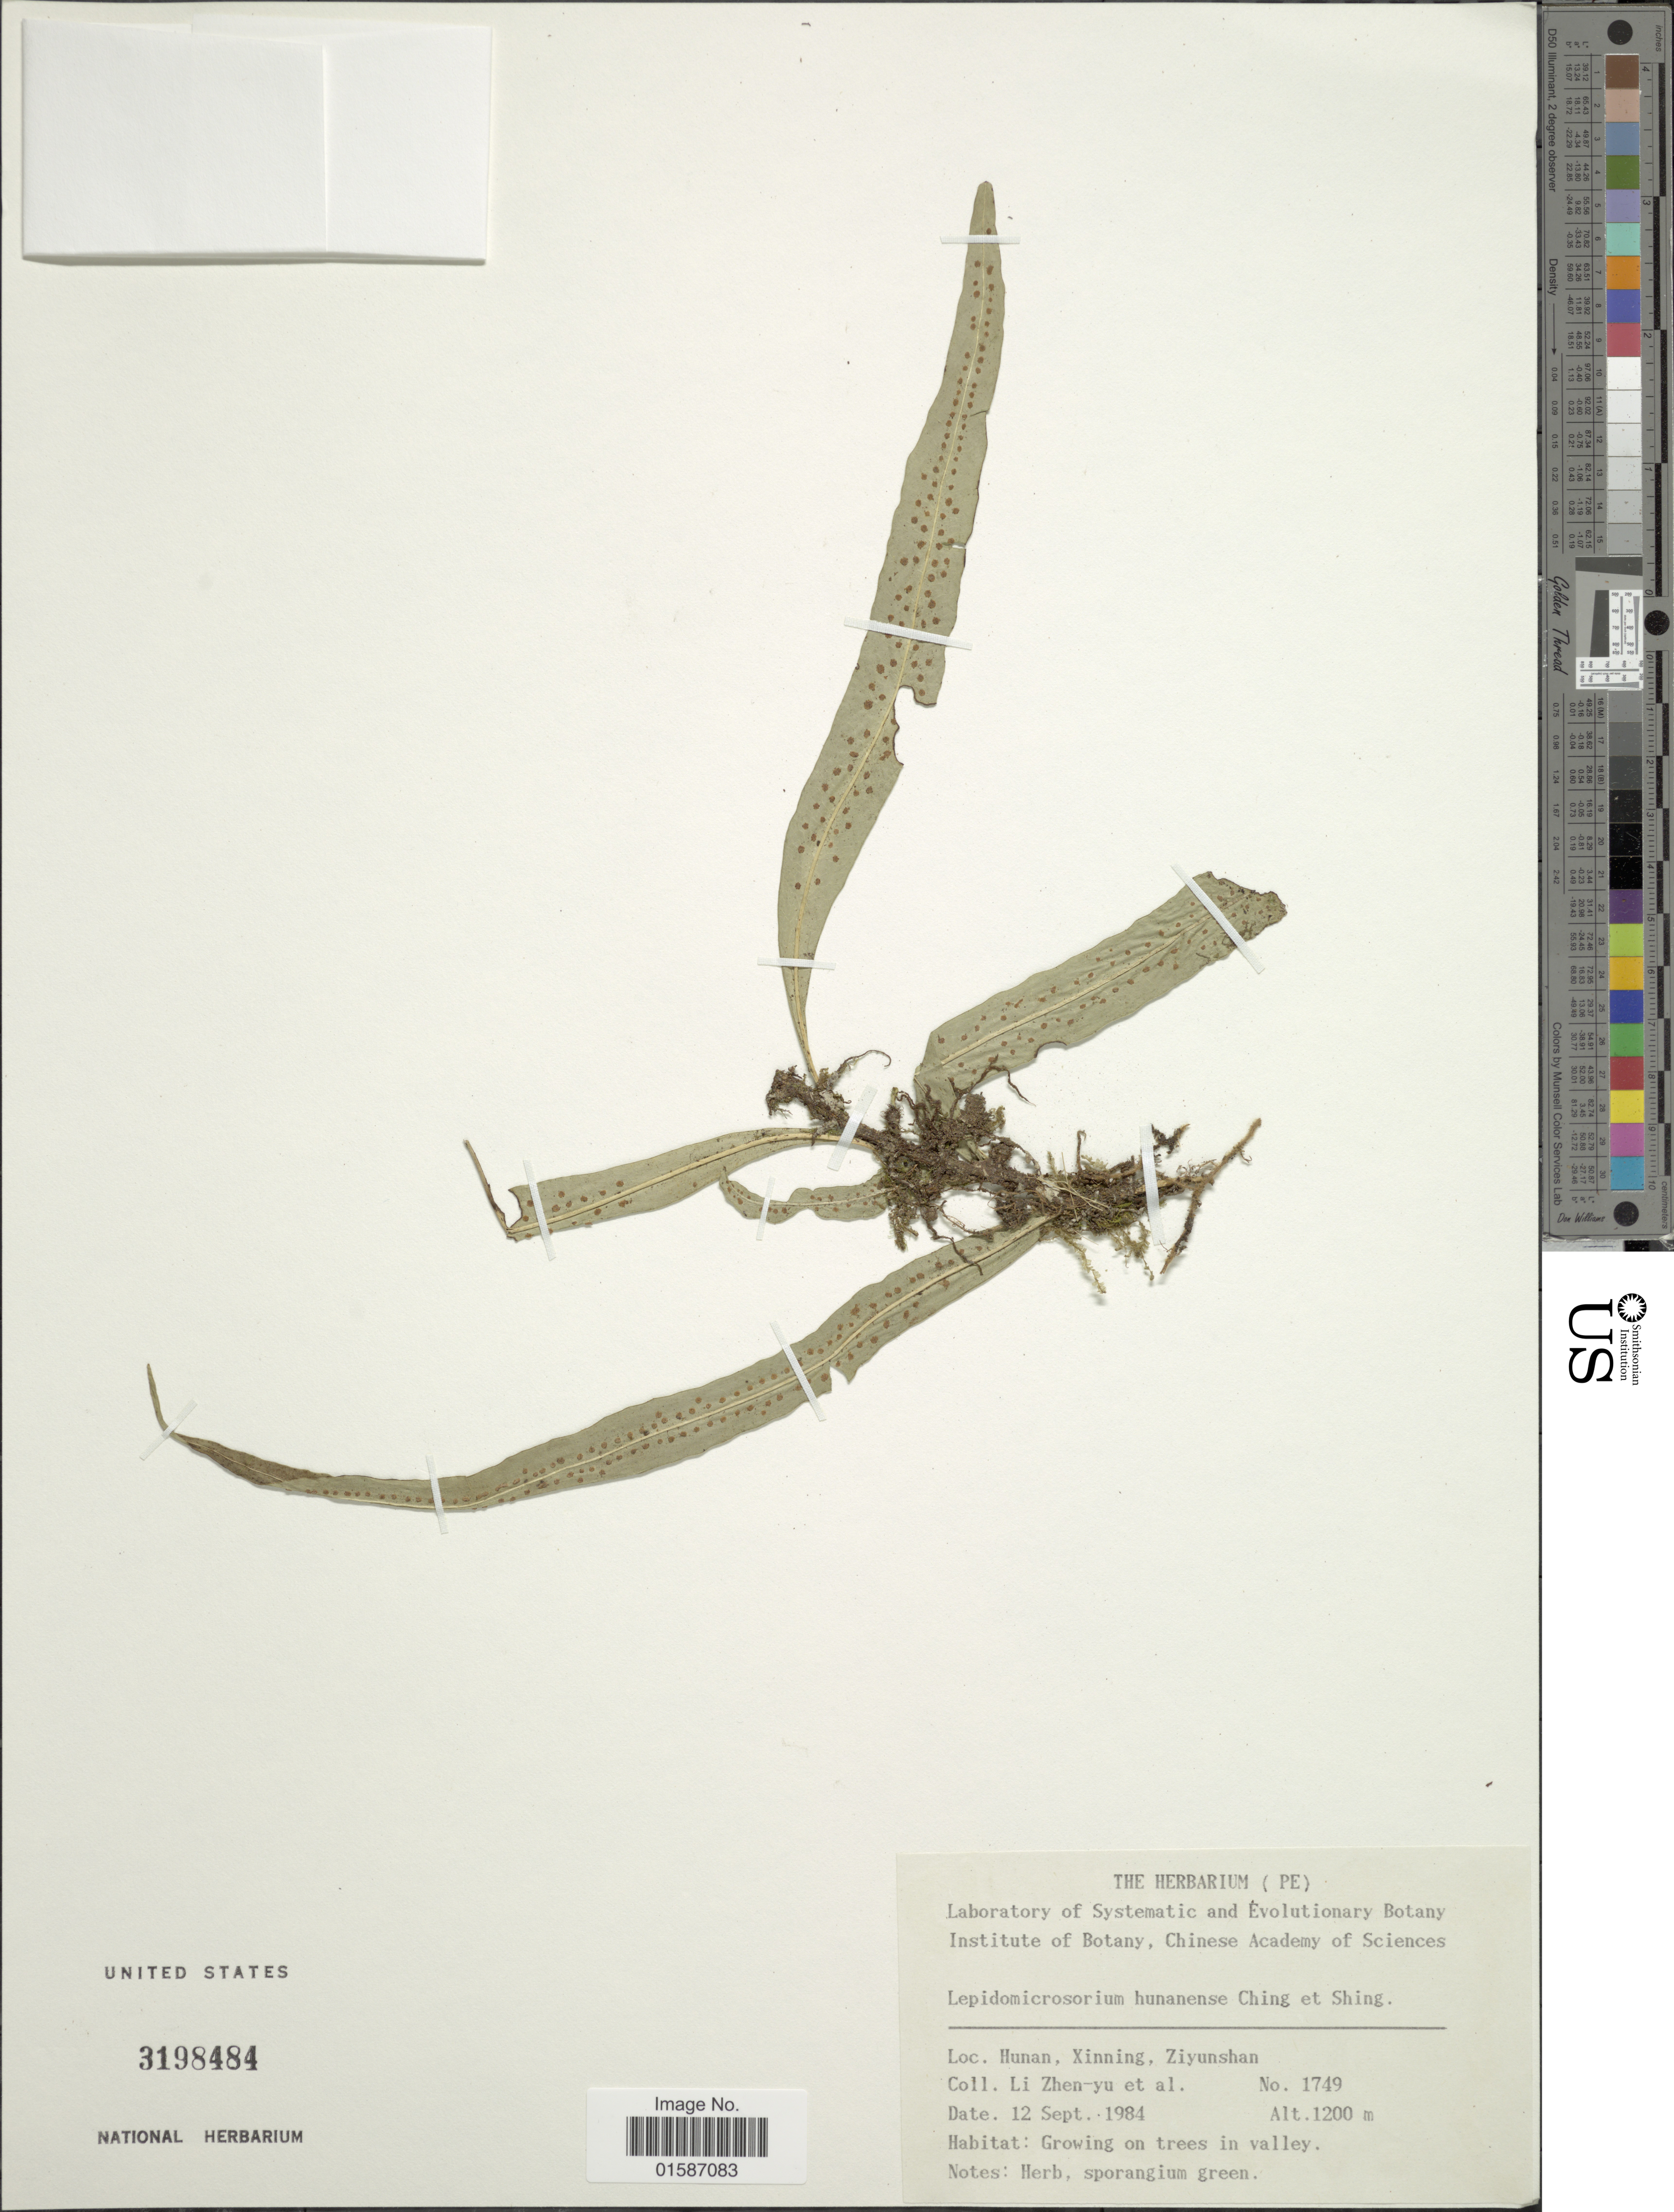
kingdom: Plantae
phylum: Tracheophyta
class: Polypodiopsida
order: Polypodiales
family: Polypodiaceae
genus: Lepidomicrosorium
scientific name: Lepidomicrosorium subhemionitideum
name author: (Christ) Wang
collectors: Z. Y. Li & et al.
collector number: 1749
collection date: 1984-09-12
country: China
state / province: Hunan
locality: Xinning, Ziyunshan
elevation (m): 1200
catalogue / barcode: US 3198484